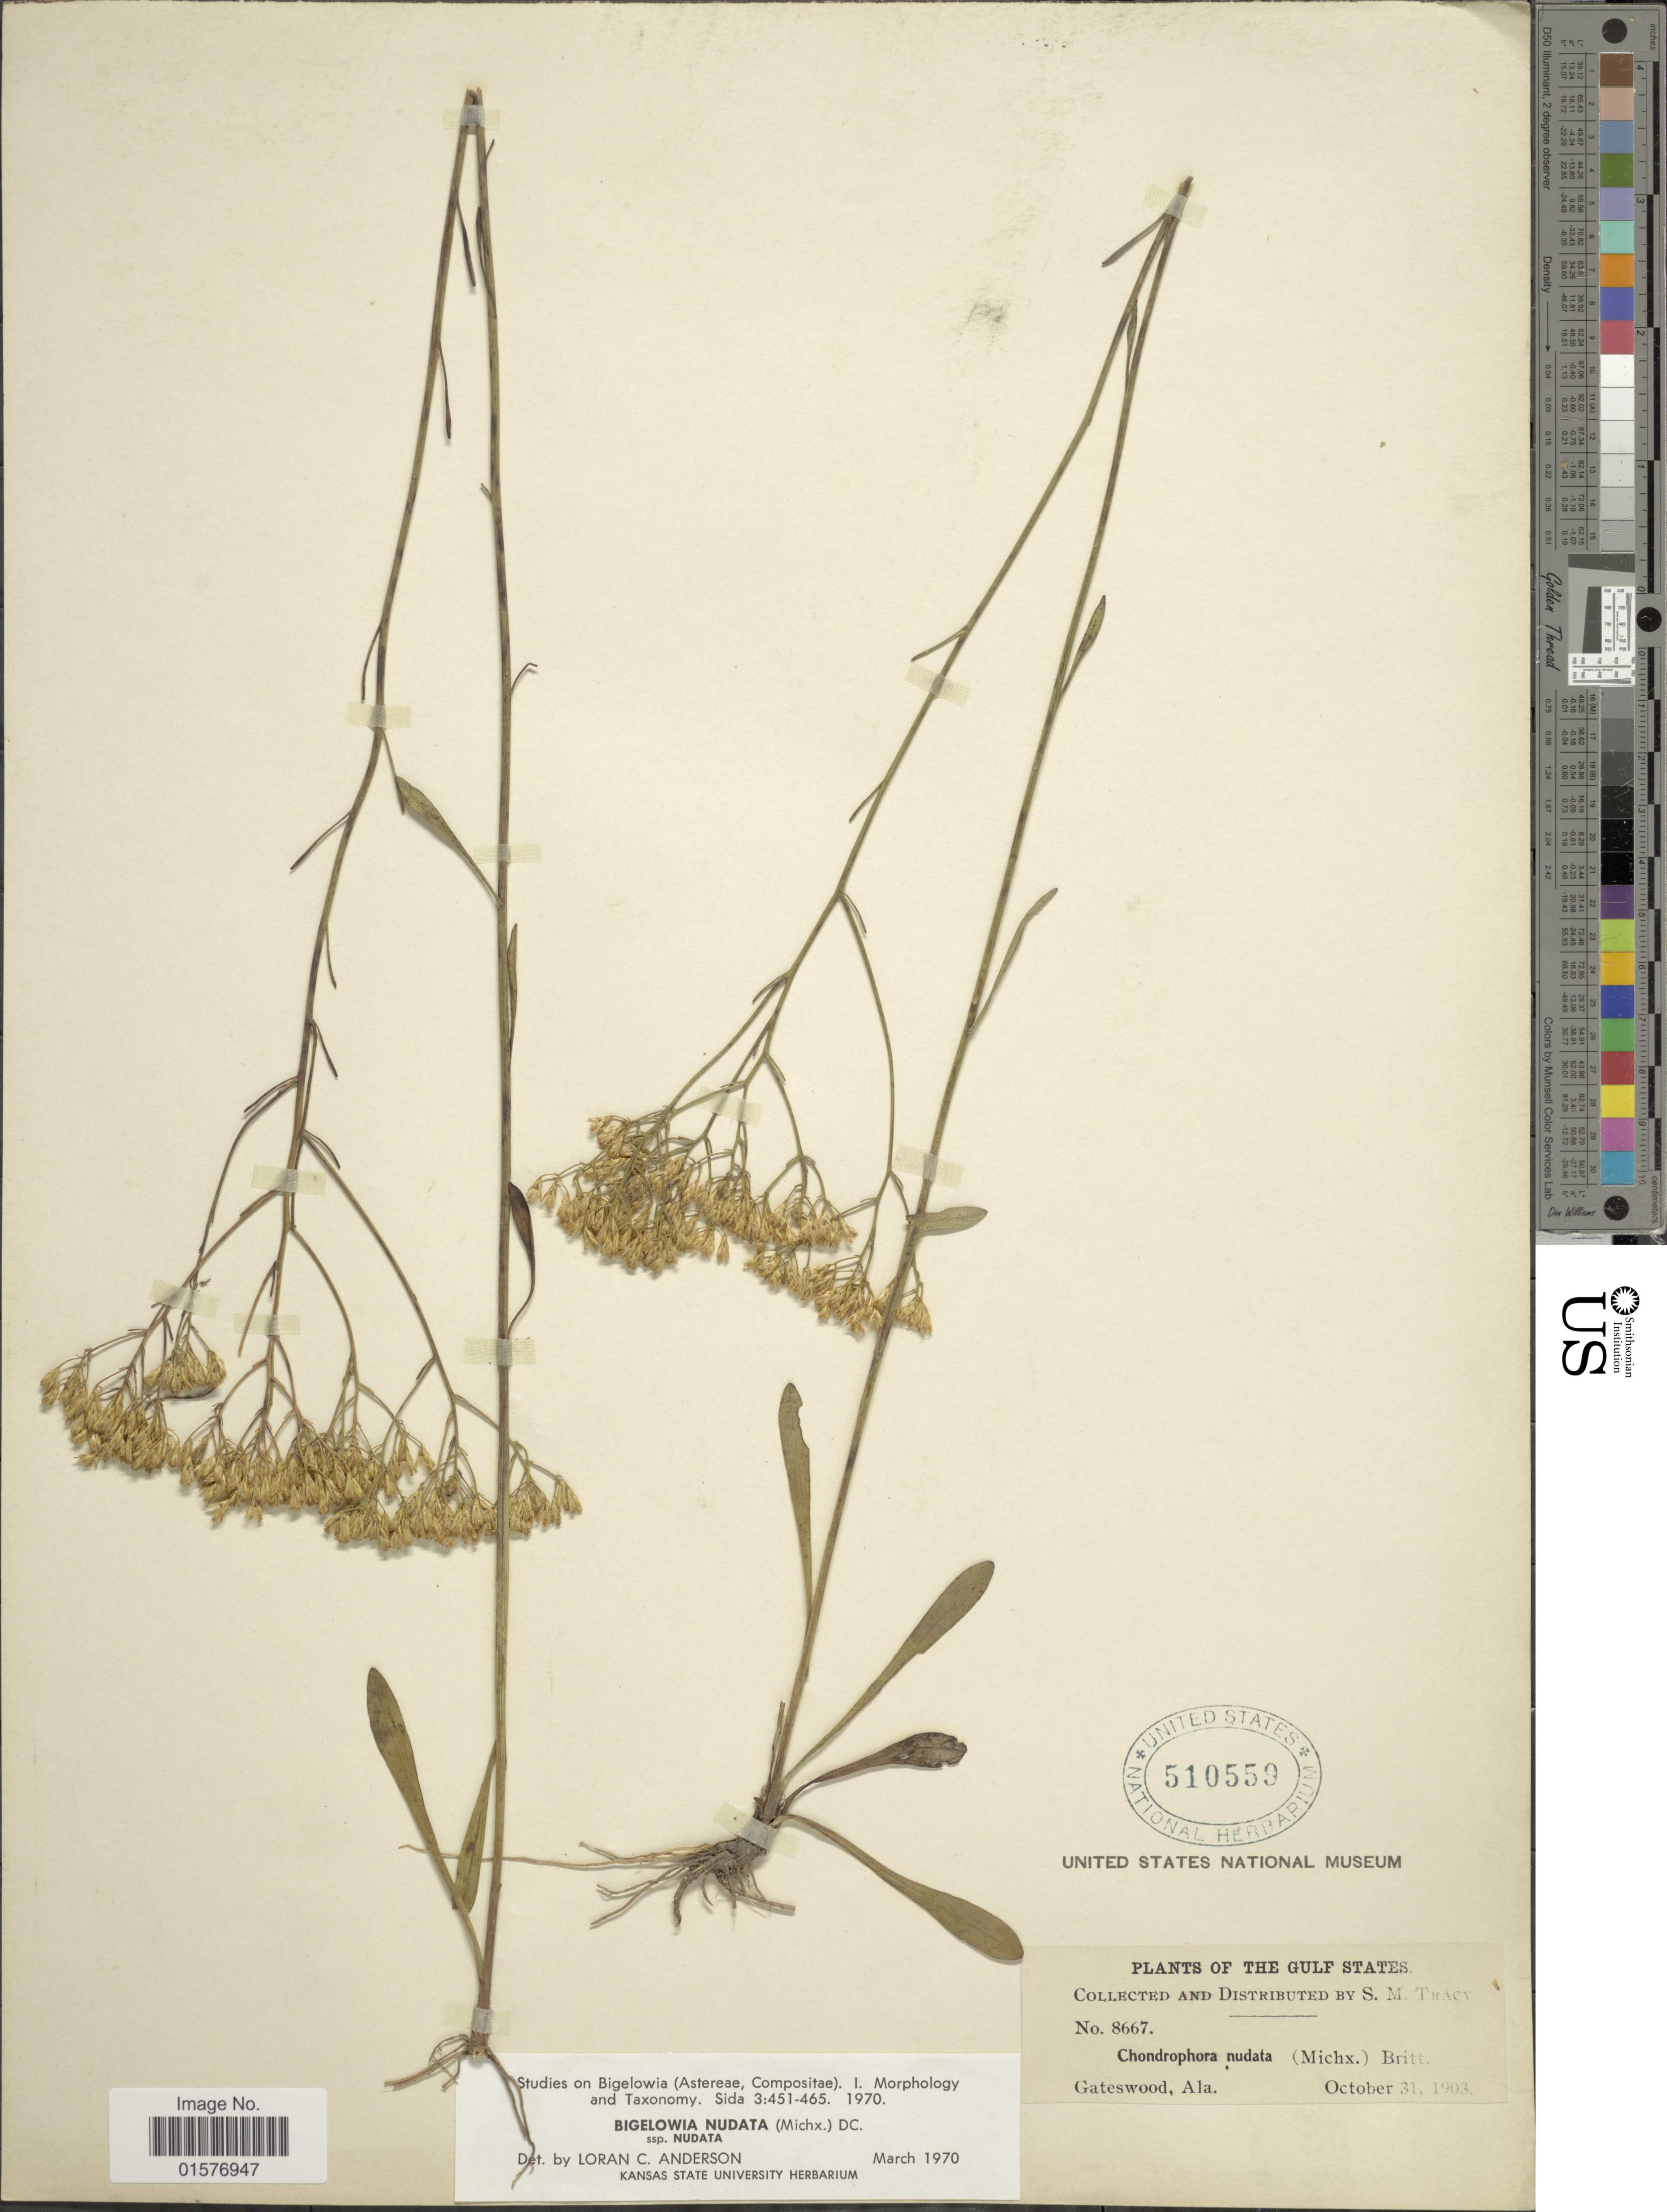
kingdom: Plantae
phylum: Tracheophyta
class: Magnoliopsida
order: Asterales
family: Asteraceae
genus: Bigelowia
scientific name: Bigelowia nudata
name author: (Michx.) DC.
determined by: Urbatsch, Lowell E., Curator (LSU), Louisiana State University (UNITED STATES)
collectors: S. M. Tracy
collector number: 8667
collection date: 1903-10-31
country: United States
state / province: Alabama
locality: The Gulf States, Gateswood, Ala.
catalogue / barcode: US 510559